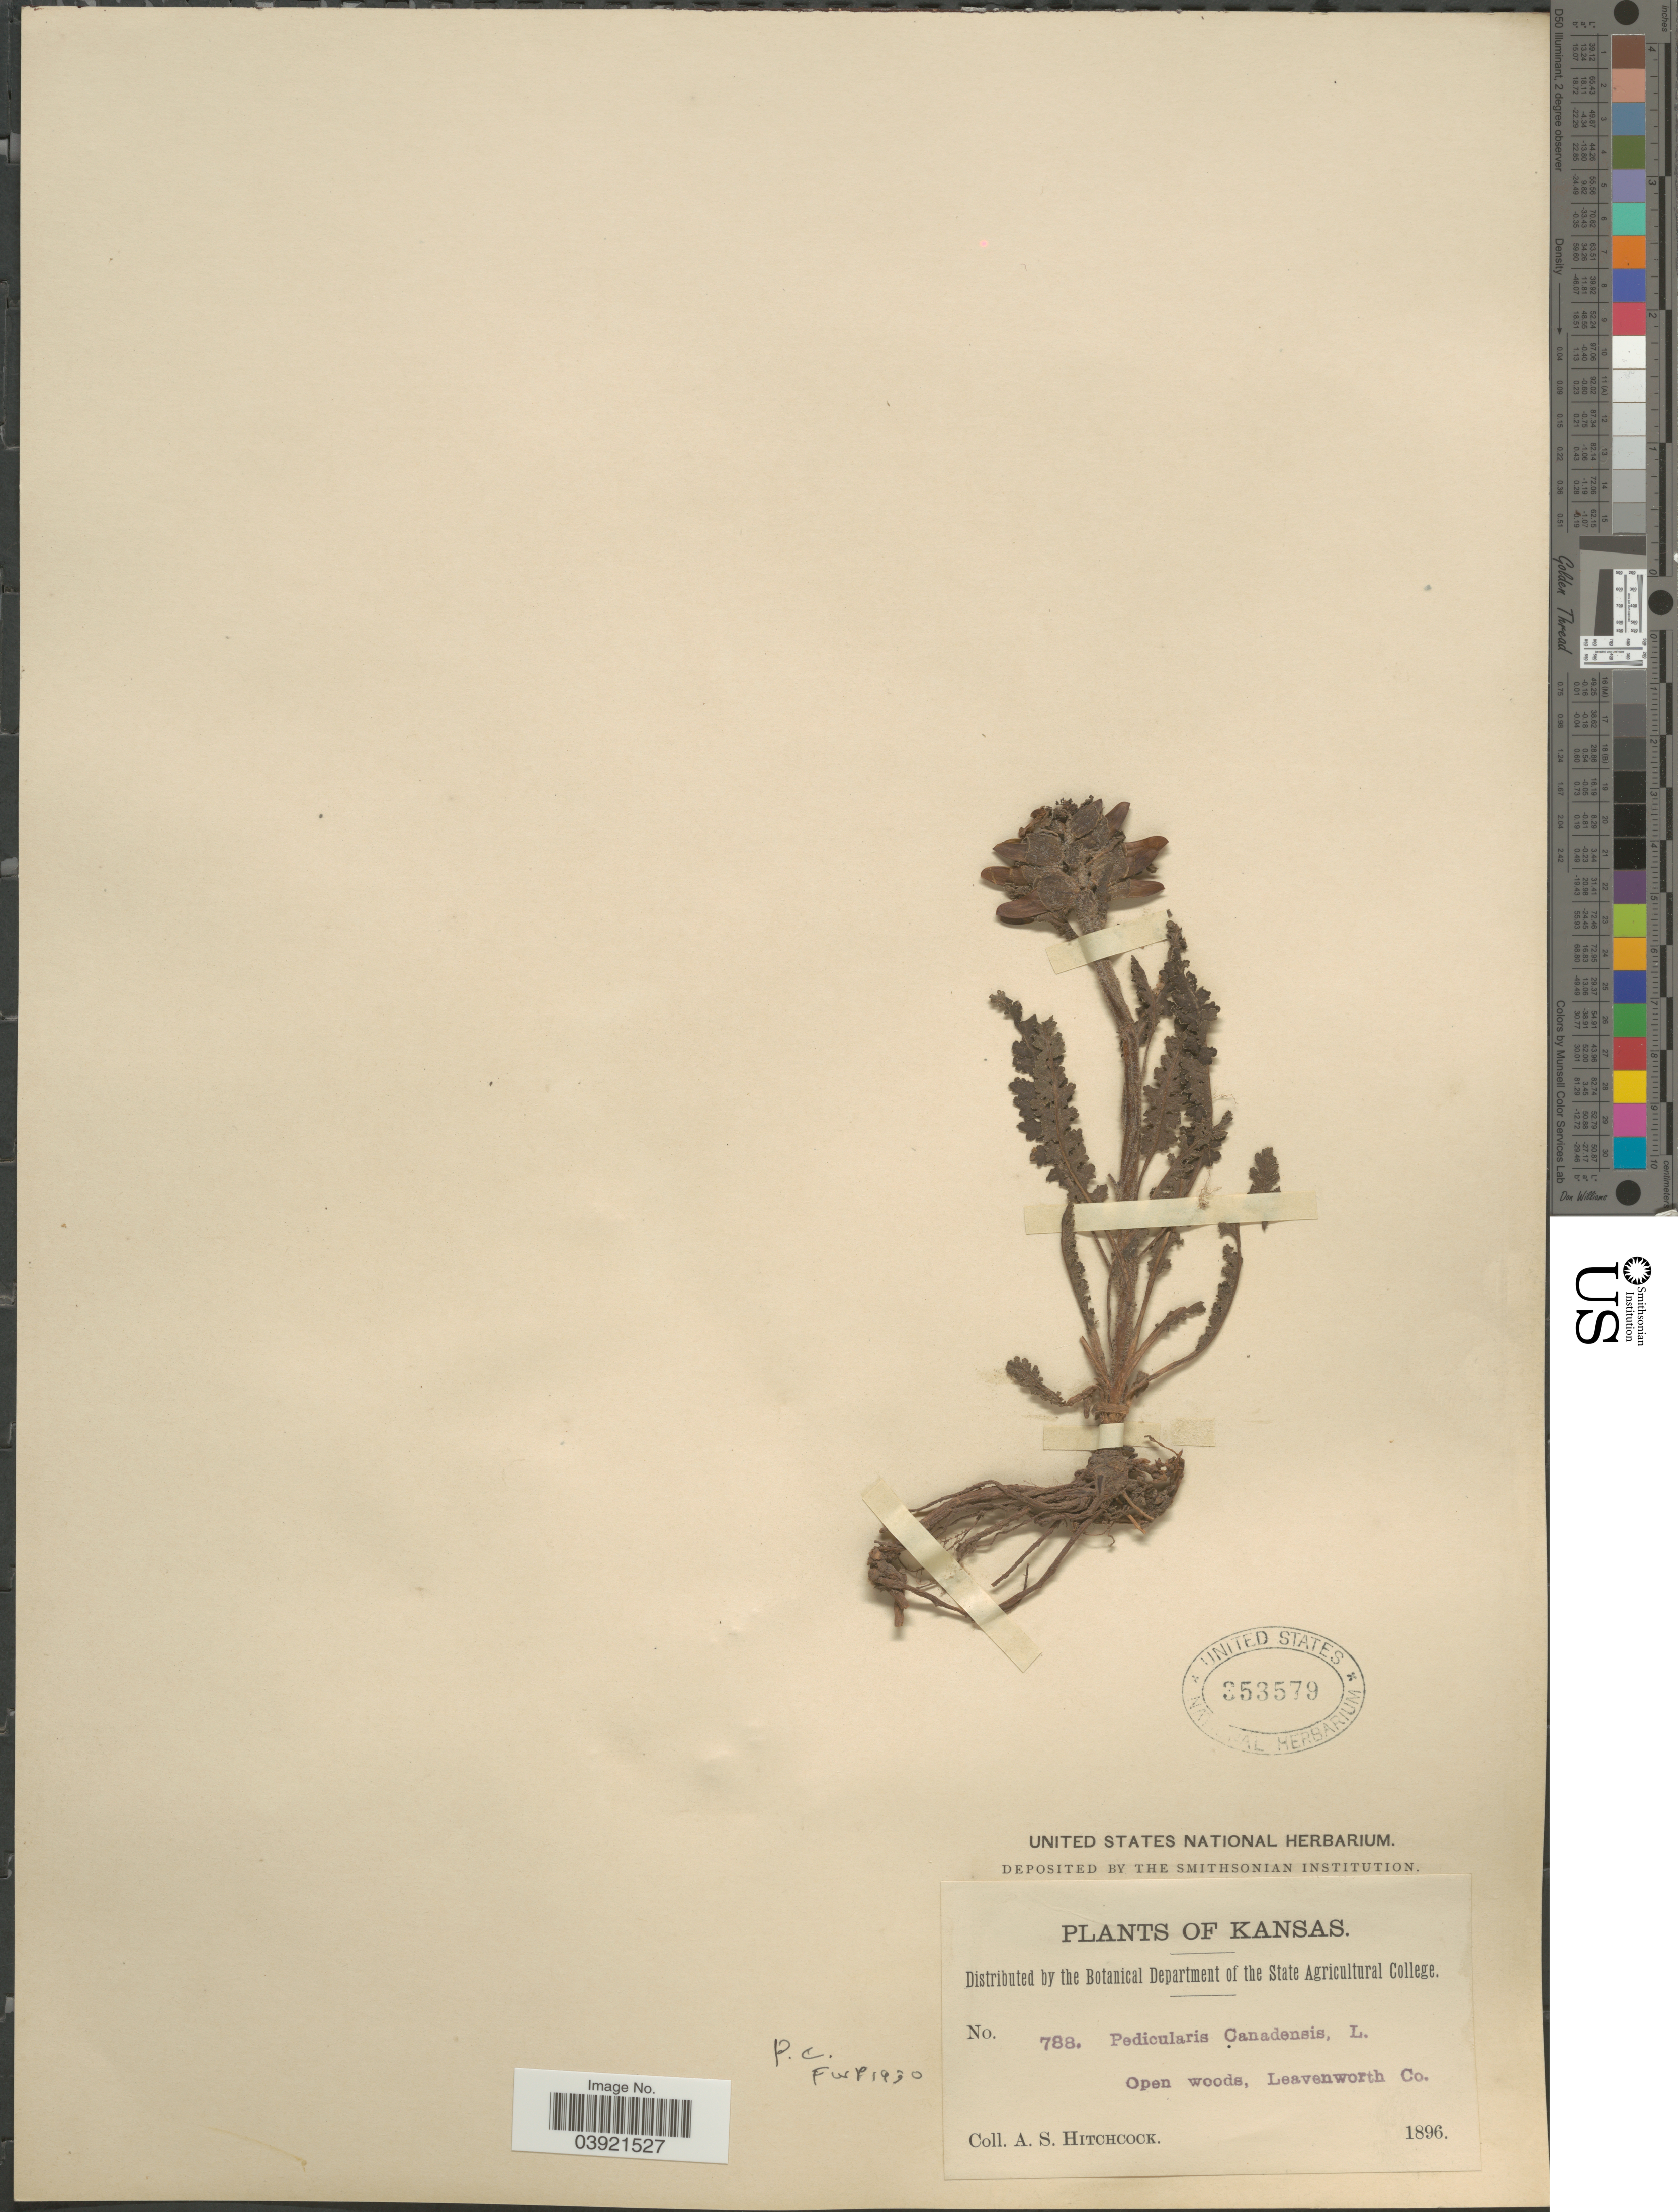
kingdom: Plantae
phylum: Tracheophyta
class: Magnoliopsida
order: Lamiales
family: Orobanchaceae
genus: Pedicularis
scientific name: Pedicularis canadensis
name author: L.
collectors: A. S. Hitchcock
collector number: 788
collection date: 1896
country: United States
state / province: Kansas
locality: Leavenworth Co.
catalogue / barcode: US 353579